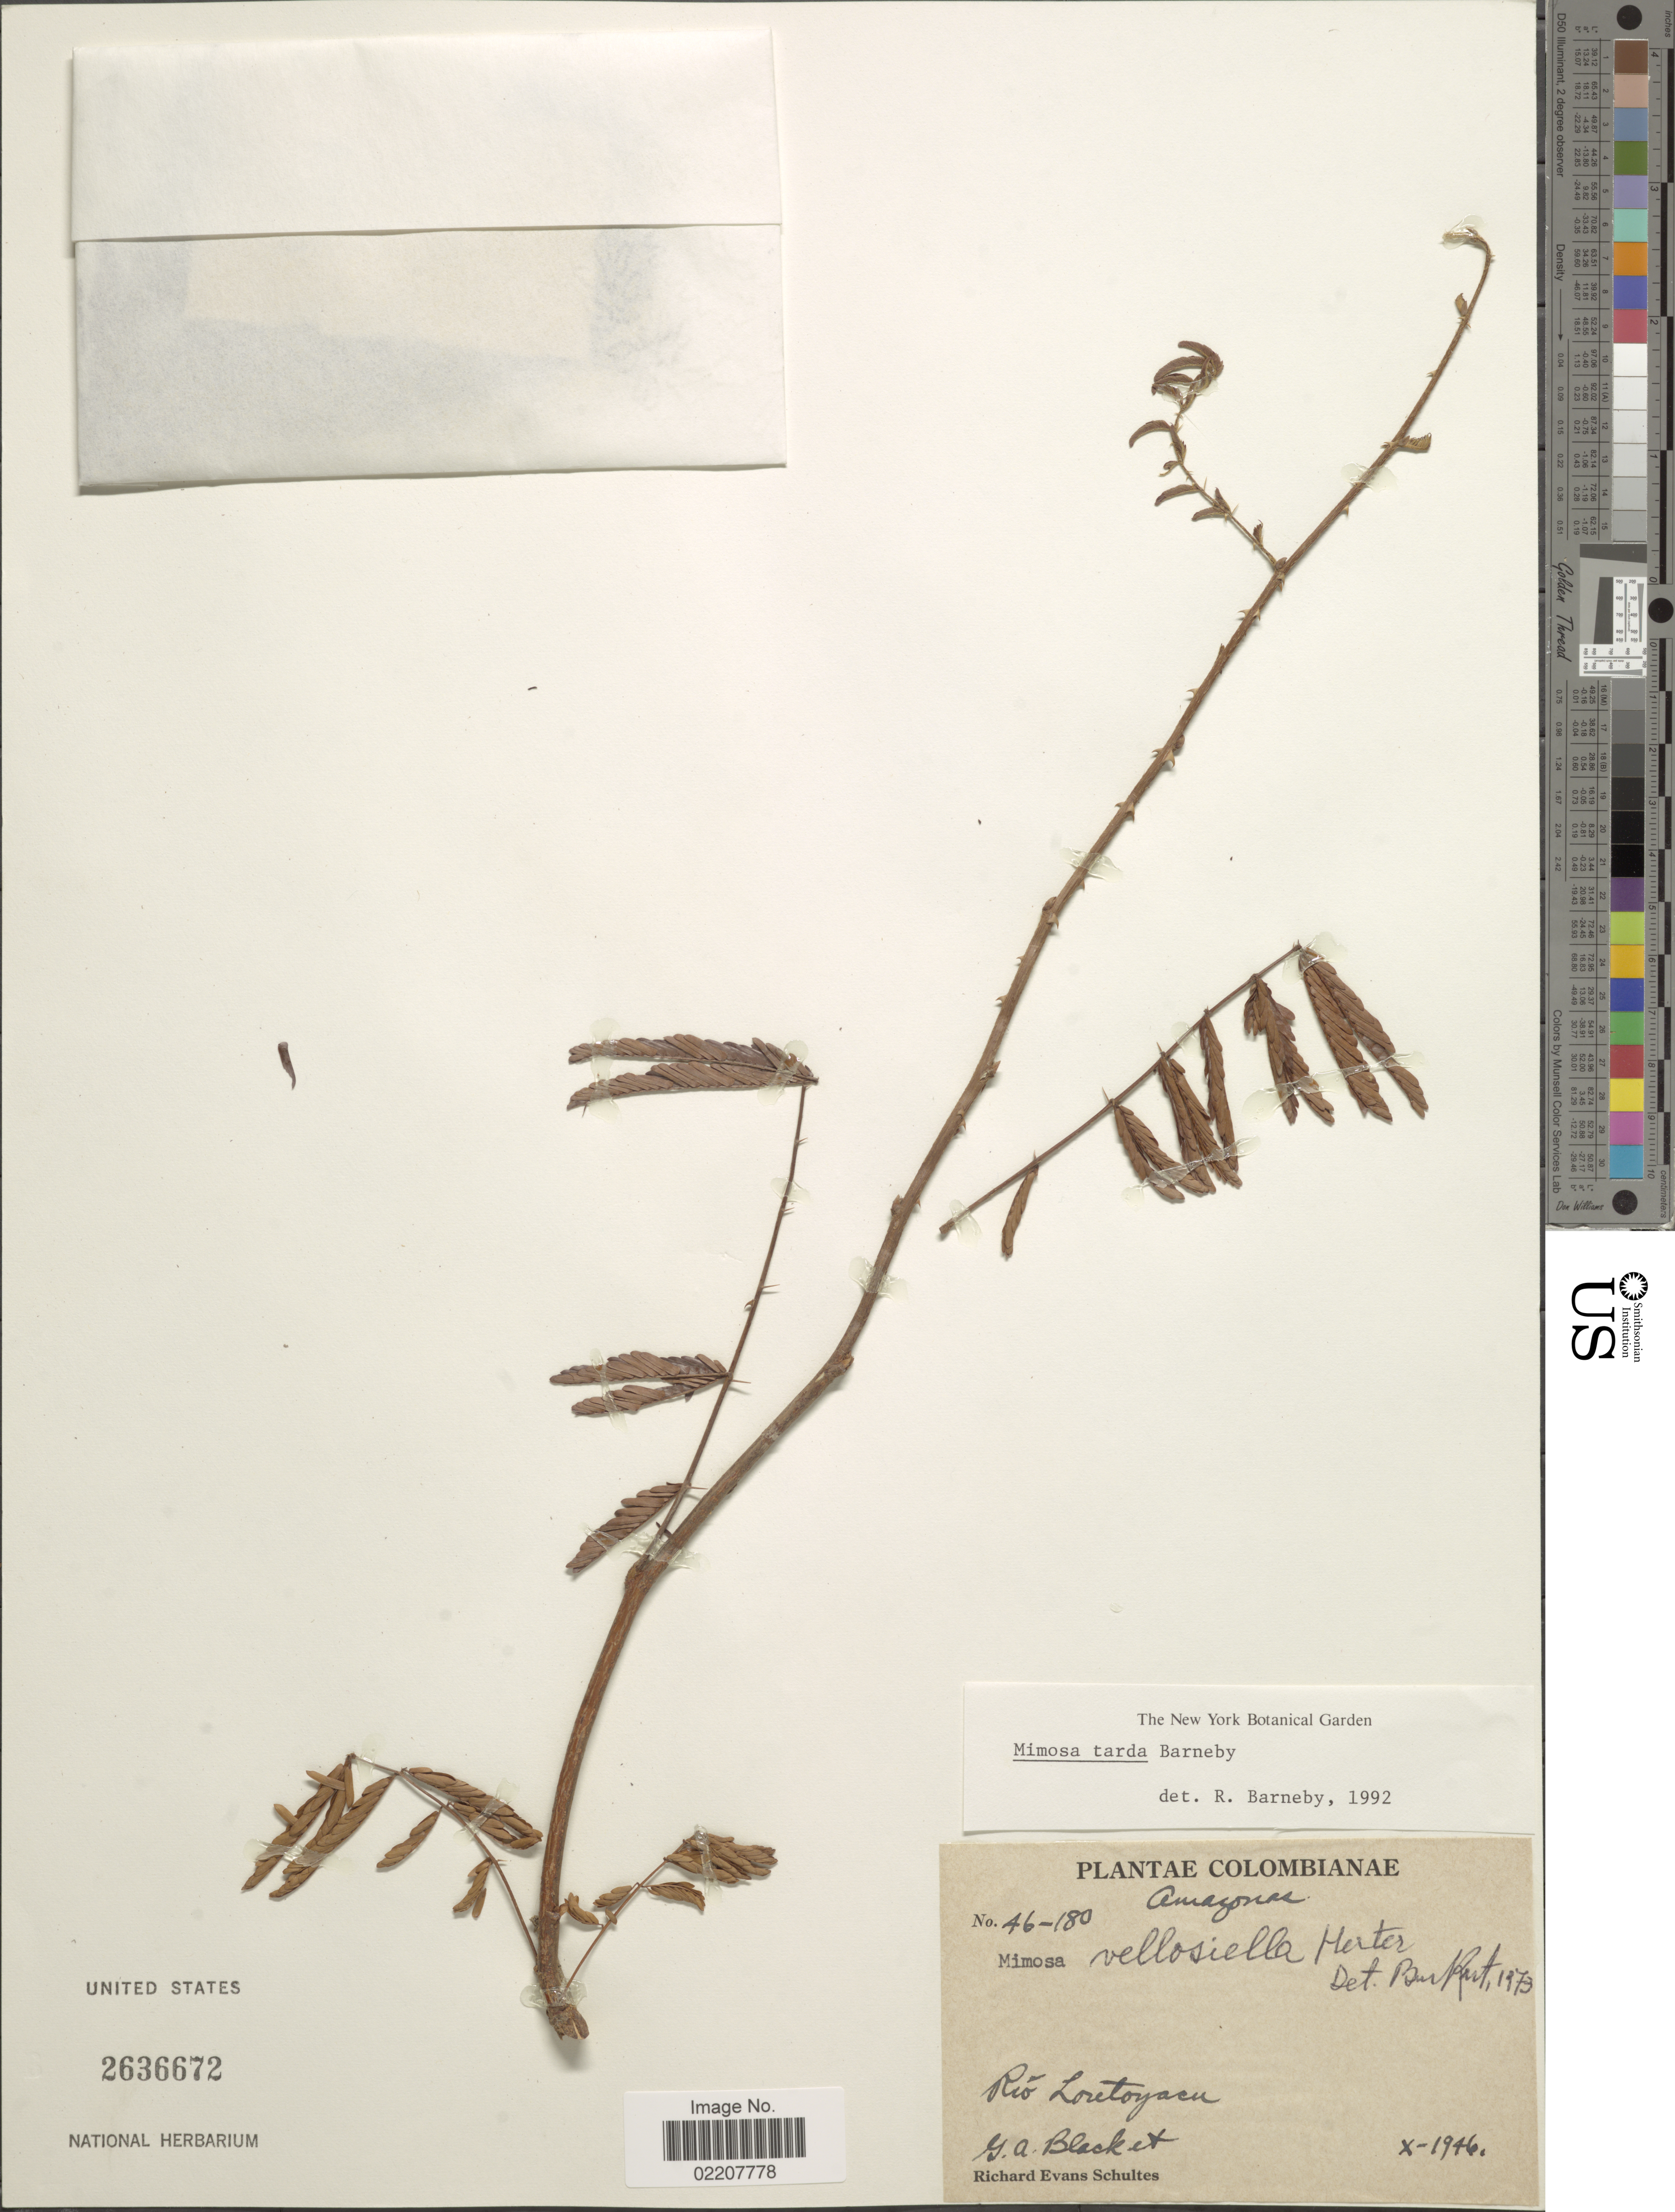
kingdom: Plantae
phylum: Tracheophyta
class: Magnoliopsida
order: Fabales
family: Fabaceae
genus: Mimosa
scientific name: Mimosa tarda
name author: Barneby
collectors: G. A. Black & R. E. Schultes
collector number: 46 -180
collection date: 1946-10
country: Colombia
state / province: Amazônas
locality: Rio Loretoyacu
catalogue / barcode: US 2636672